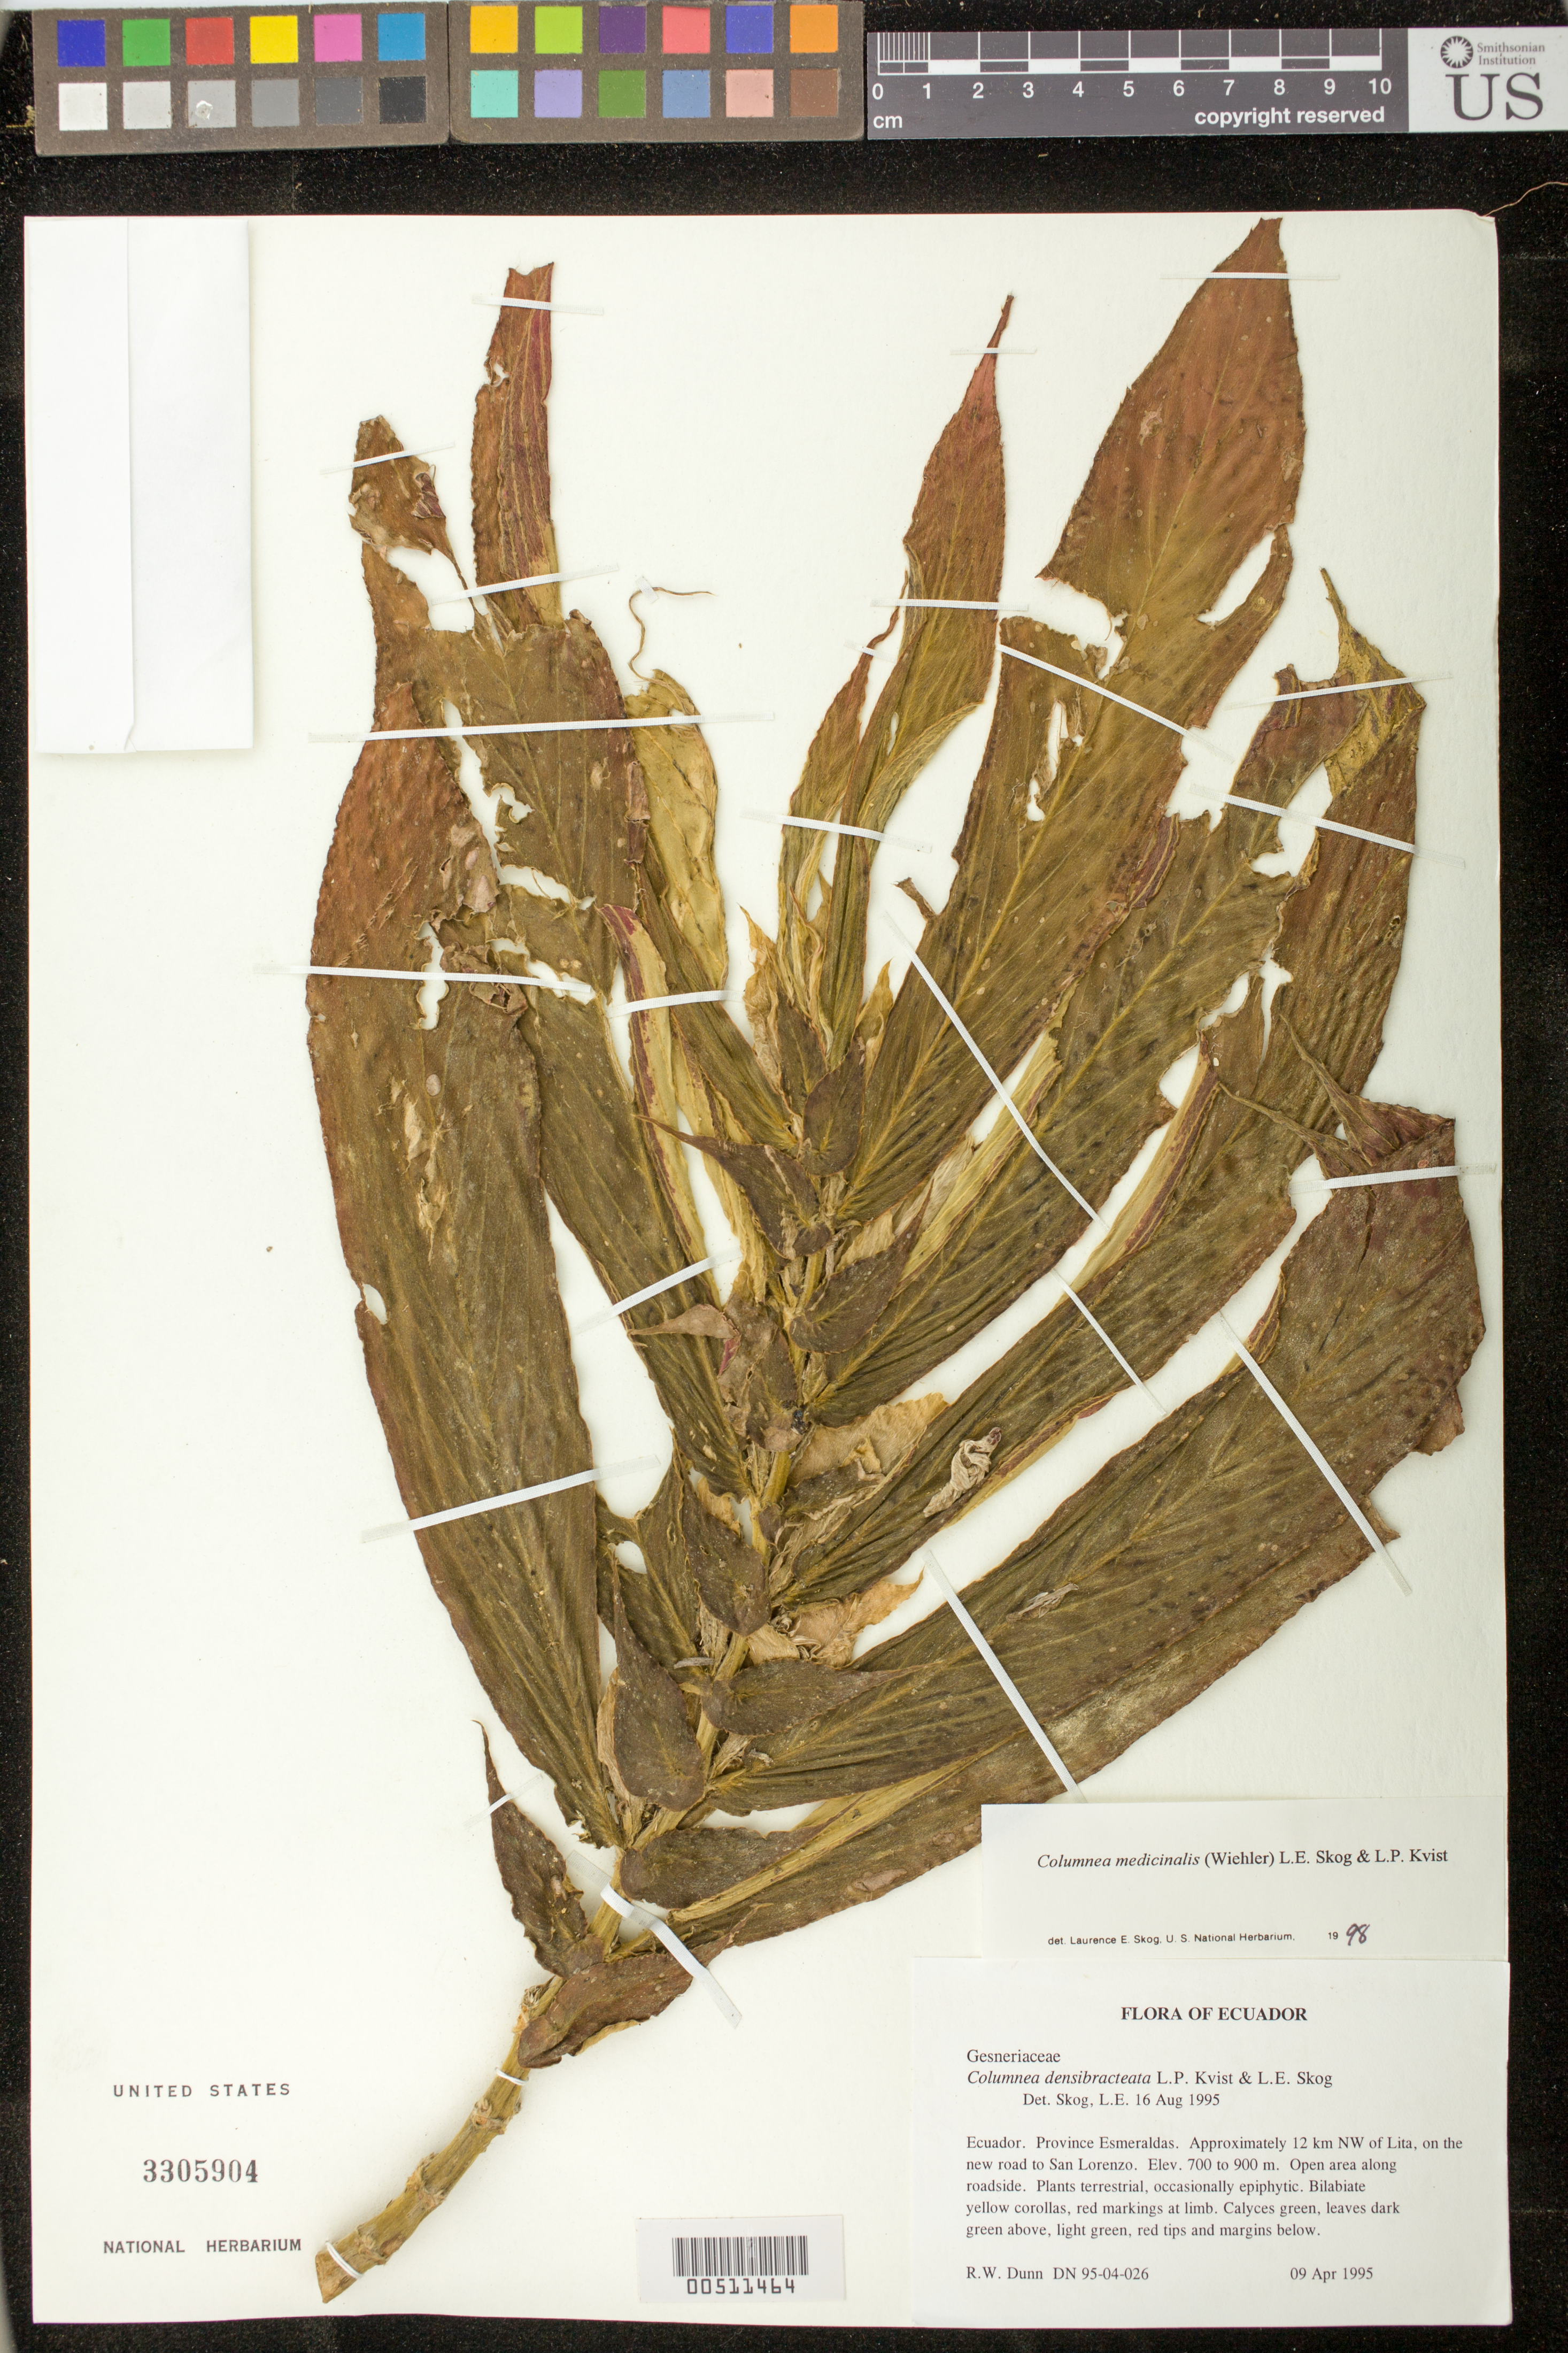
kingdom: Plantae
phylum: Tracheophyta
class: Magnoliopsida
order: Lamiales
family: Gesneriaceae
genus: Columnea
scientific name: Columnea medicinalis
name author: (Wiehler) L.E. Skog & L.P. Kvist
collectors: R. Dunn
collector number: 9504026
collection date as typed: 09 Apr 1995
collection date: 1995-04-09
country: Ecuador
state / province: Esmeraldas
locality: NW of Lita, road to San Lorenzo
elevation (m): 700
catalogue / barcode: US 3305904